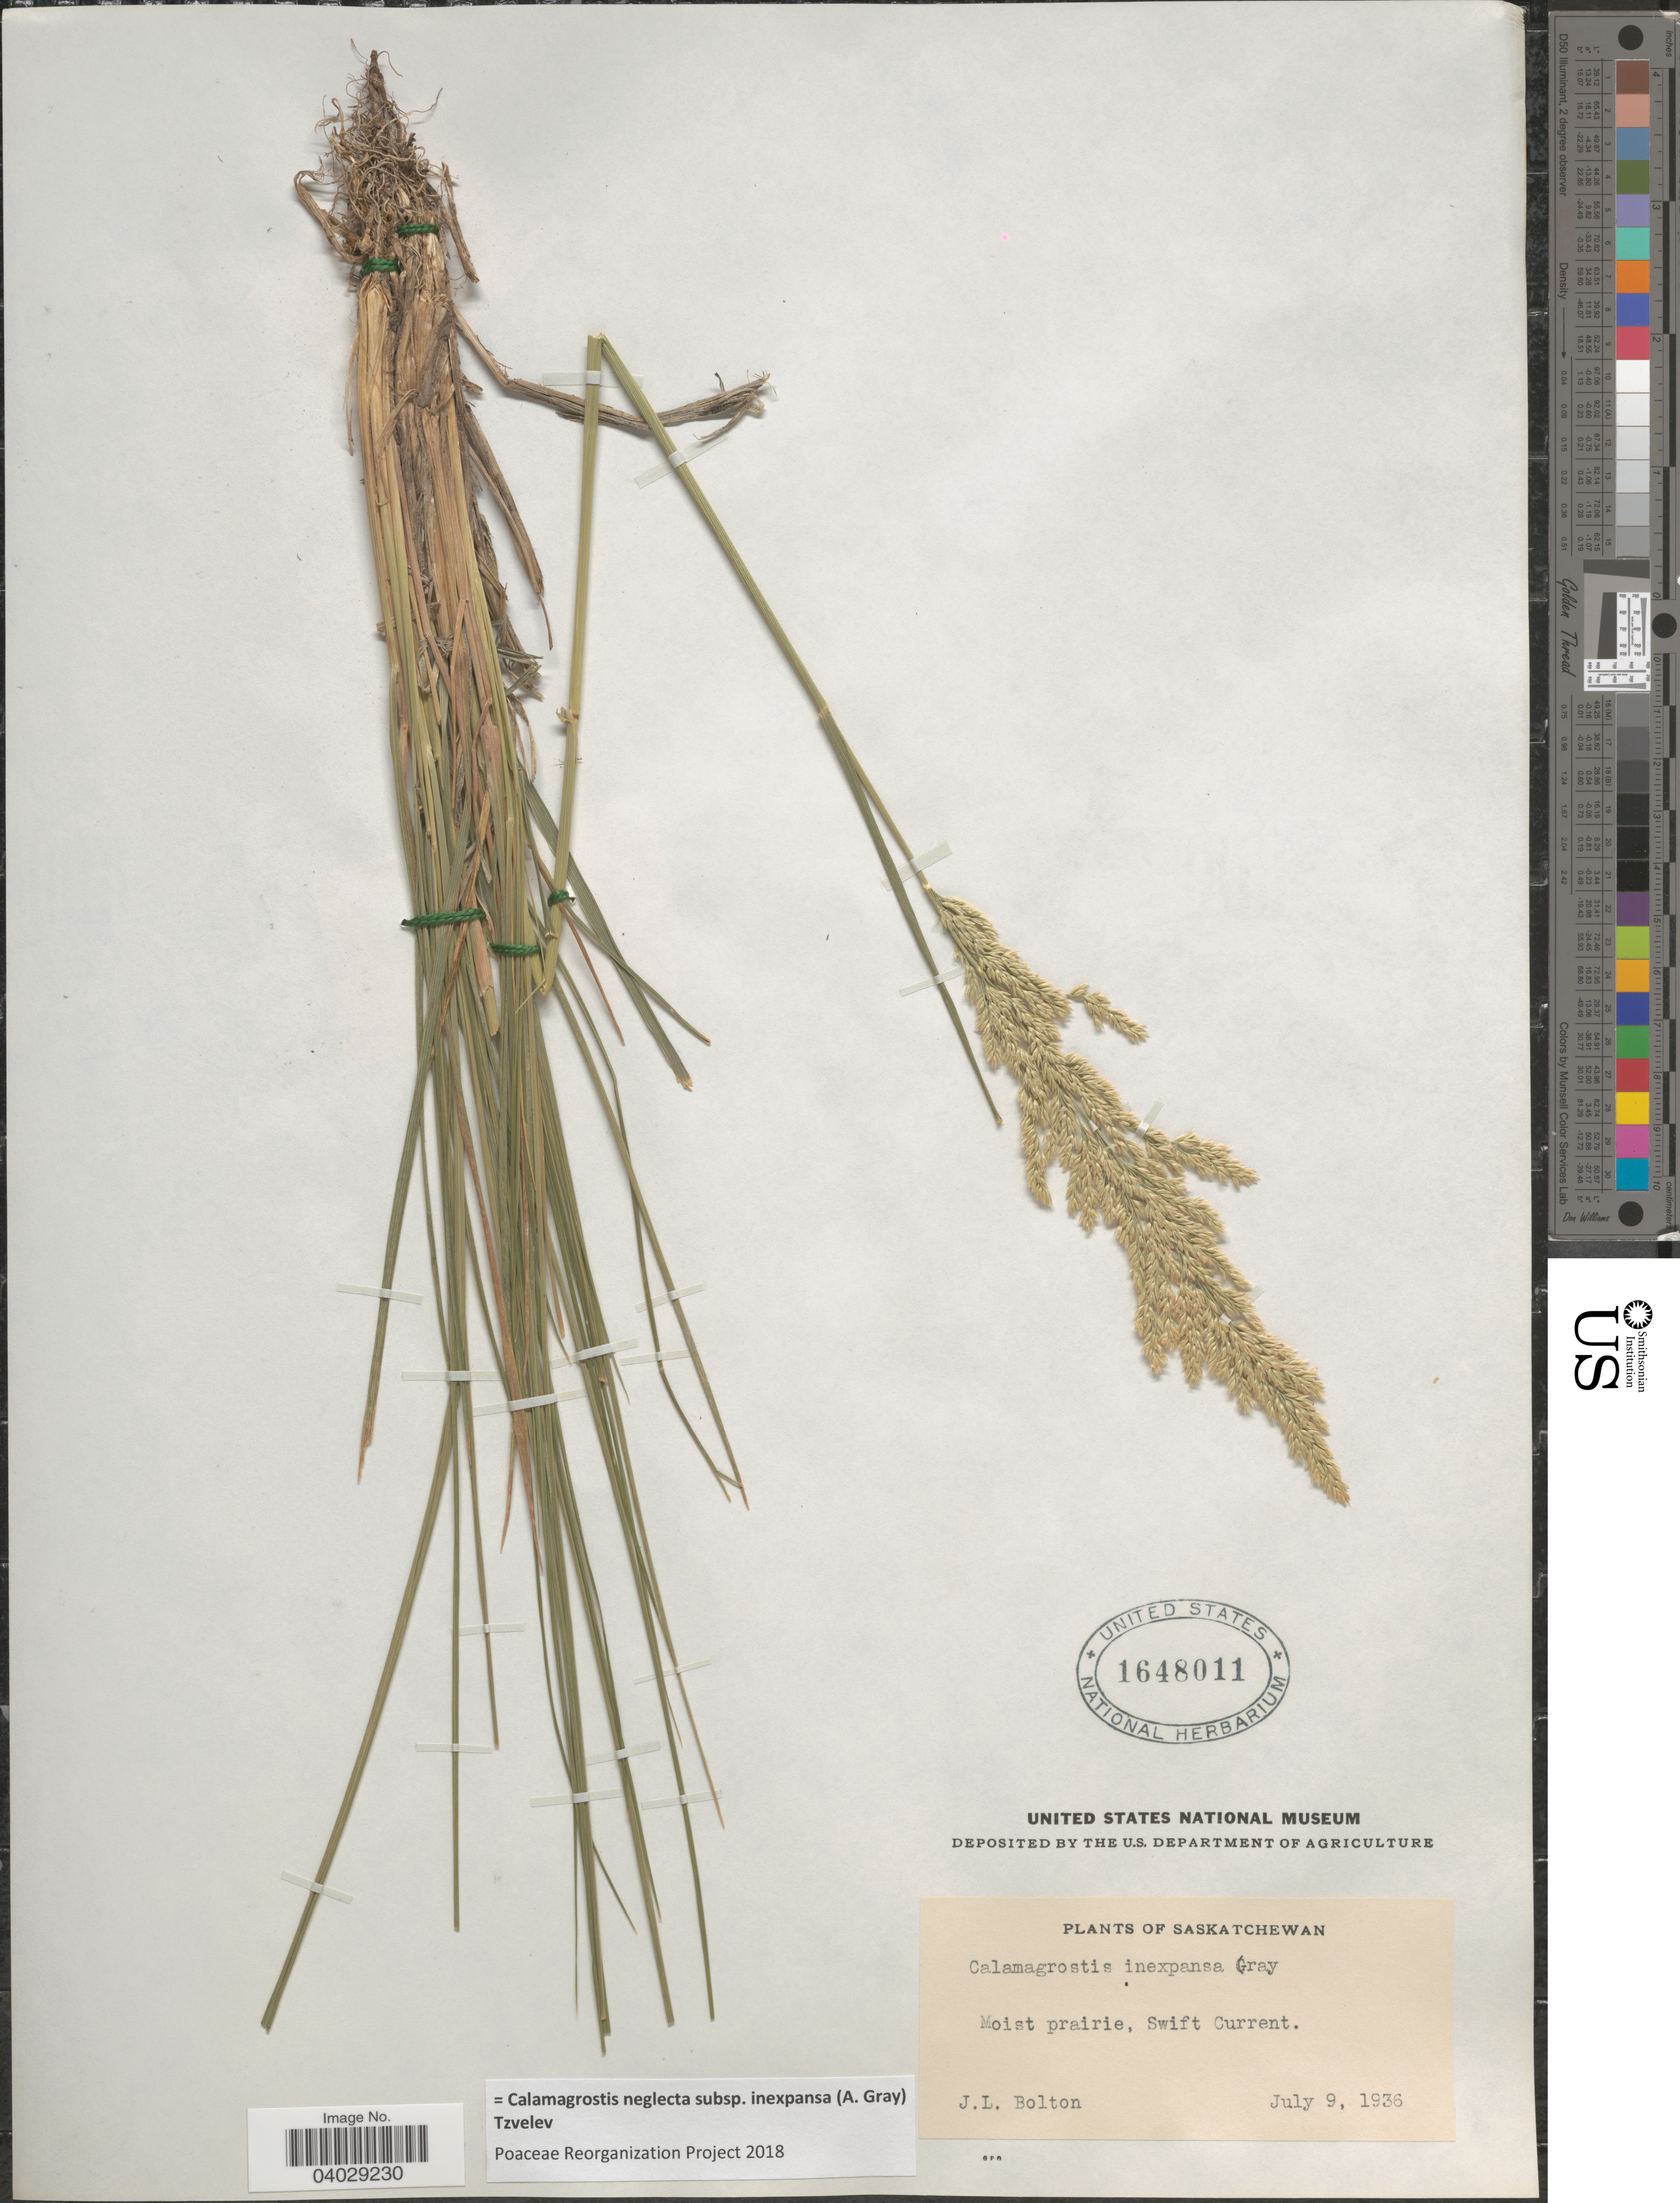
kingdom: Plantae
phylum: Tracheophyta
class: Liliopsida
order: Poales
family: Poaceae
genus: Calamagrostis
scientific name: Calamagrostis neglecta subsp. inexpansa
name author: (A. Gray) Tzvelev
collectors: J. Bolton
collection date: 1936-07-09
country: Canada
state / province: Saskatchewan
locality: Moist prairie, Swift Current.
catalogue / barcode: US 1648011